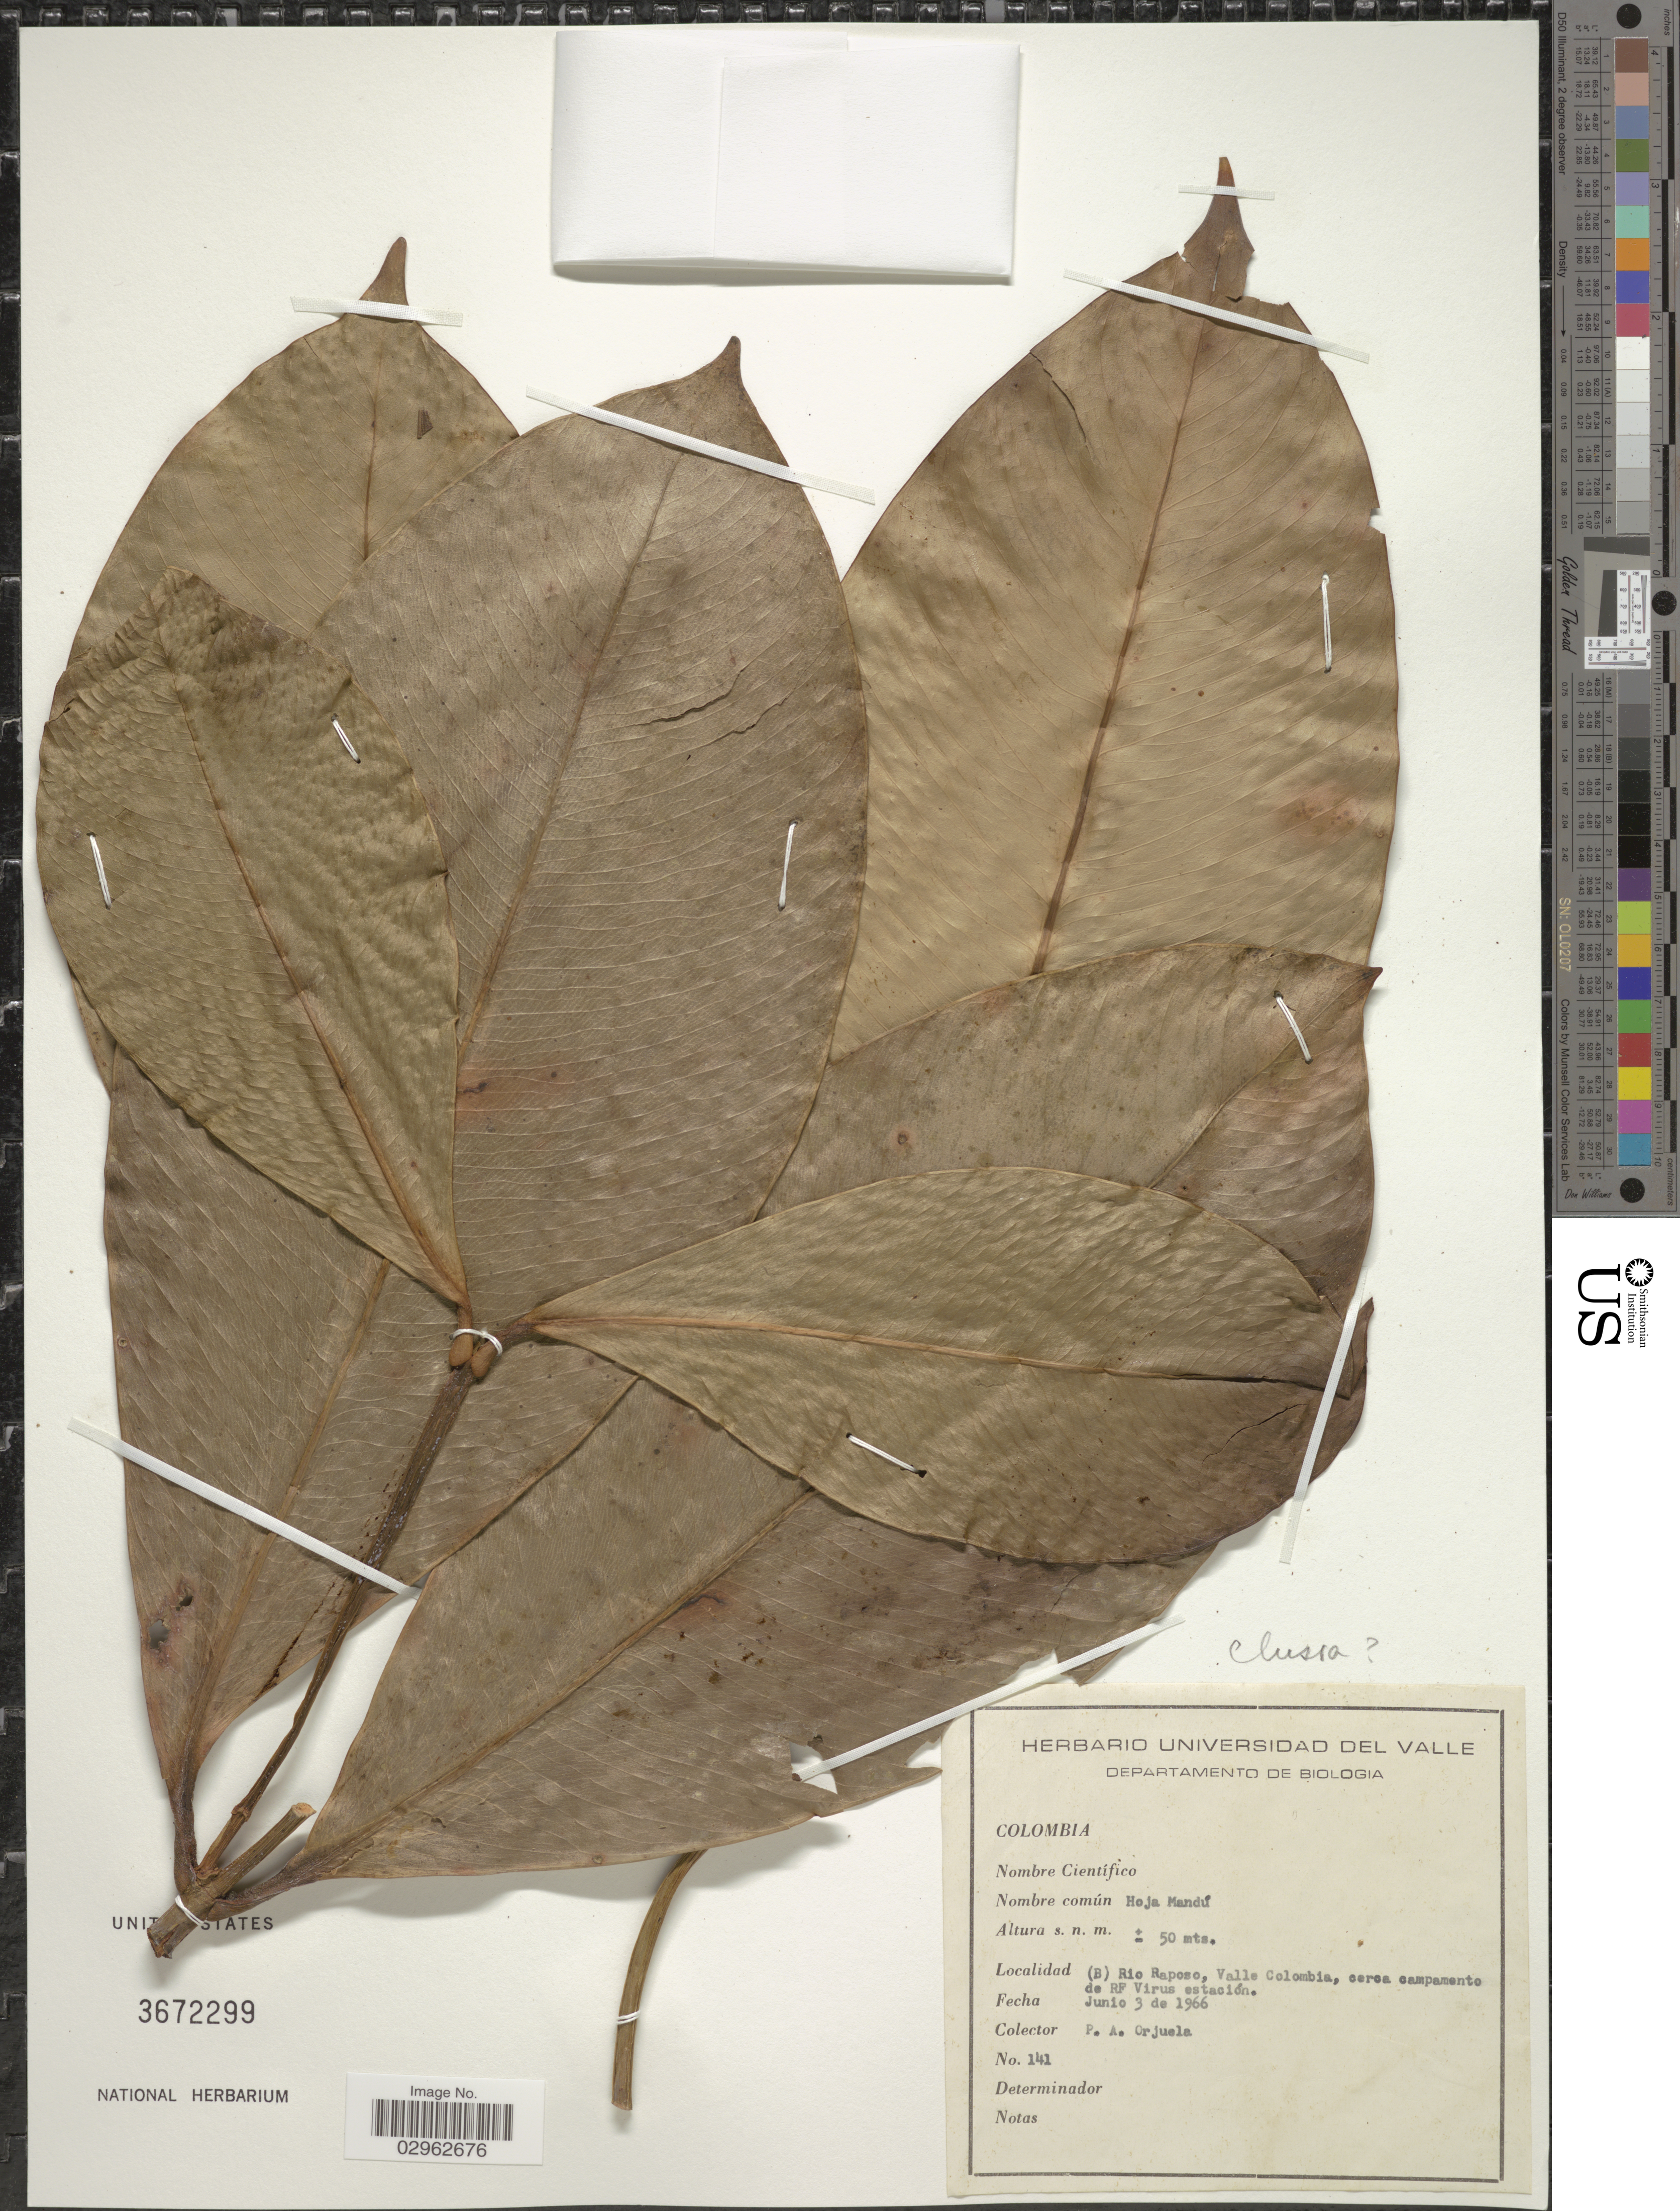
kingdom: Plantae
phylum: Tracheophyta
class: Magnoliopsida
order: Malpighiales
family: Clusiaceae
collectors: P. A. Orjuela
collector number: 141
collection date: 1966-06-03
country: Colombia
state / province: Valle del Cauca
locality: (B) Rio Raposo, Valle Colombia, cerca campamento de RF Virus estación.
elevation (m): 50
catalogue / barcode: US 3672299